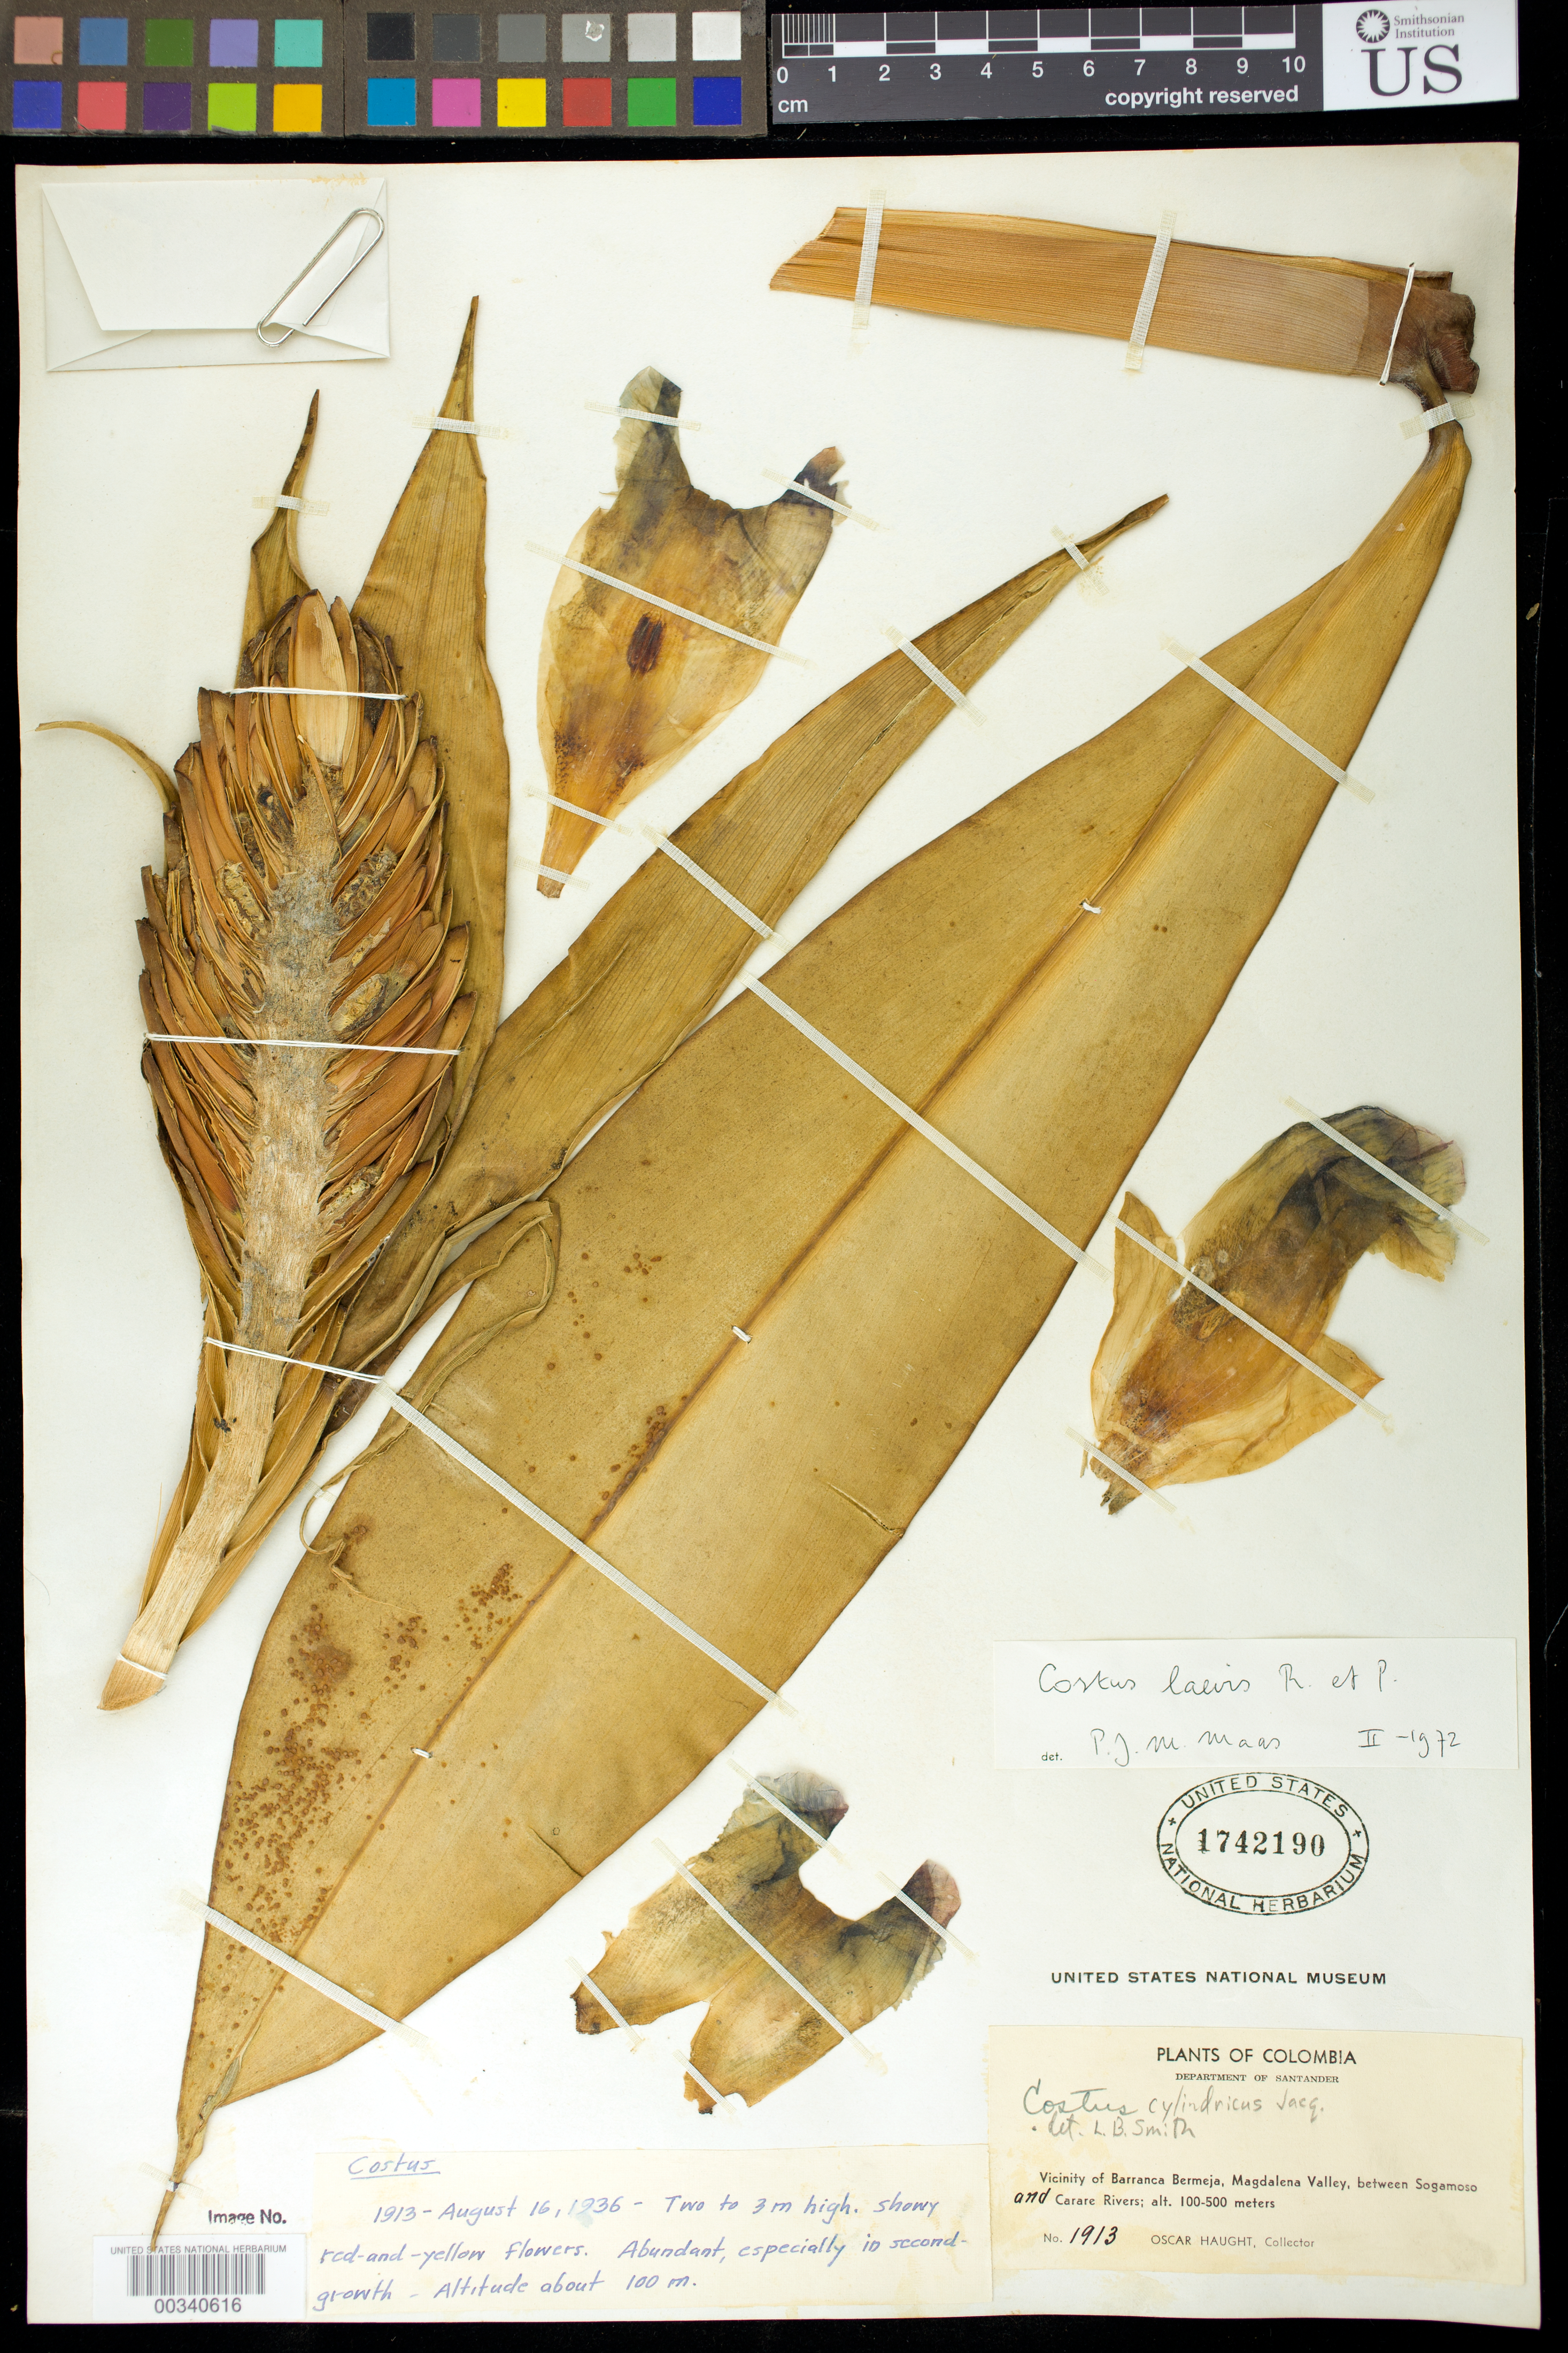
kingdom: Plantae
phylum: Tracheophyta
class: Liliopsida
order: Zingiberales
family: Costaceae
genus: Costus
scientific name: Costus laevis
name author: Ruiz & Pav.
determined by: Maas, Paul J. M.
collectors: O. L. Haught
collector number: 1913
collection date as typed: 16 Aug 1936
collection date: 1936-08-16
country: Colombia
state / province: Santander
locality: Vicinity of Barrancabermeja, Magdalena Valley, between Sogamoso and Carare Rivers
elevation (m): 100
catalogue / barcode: US 1742190